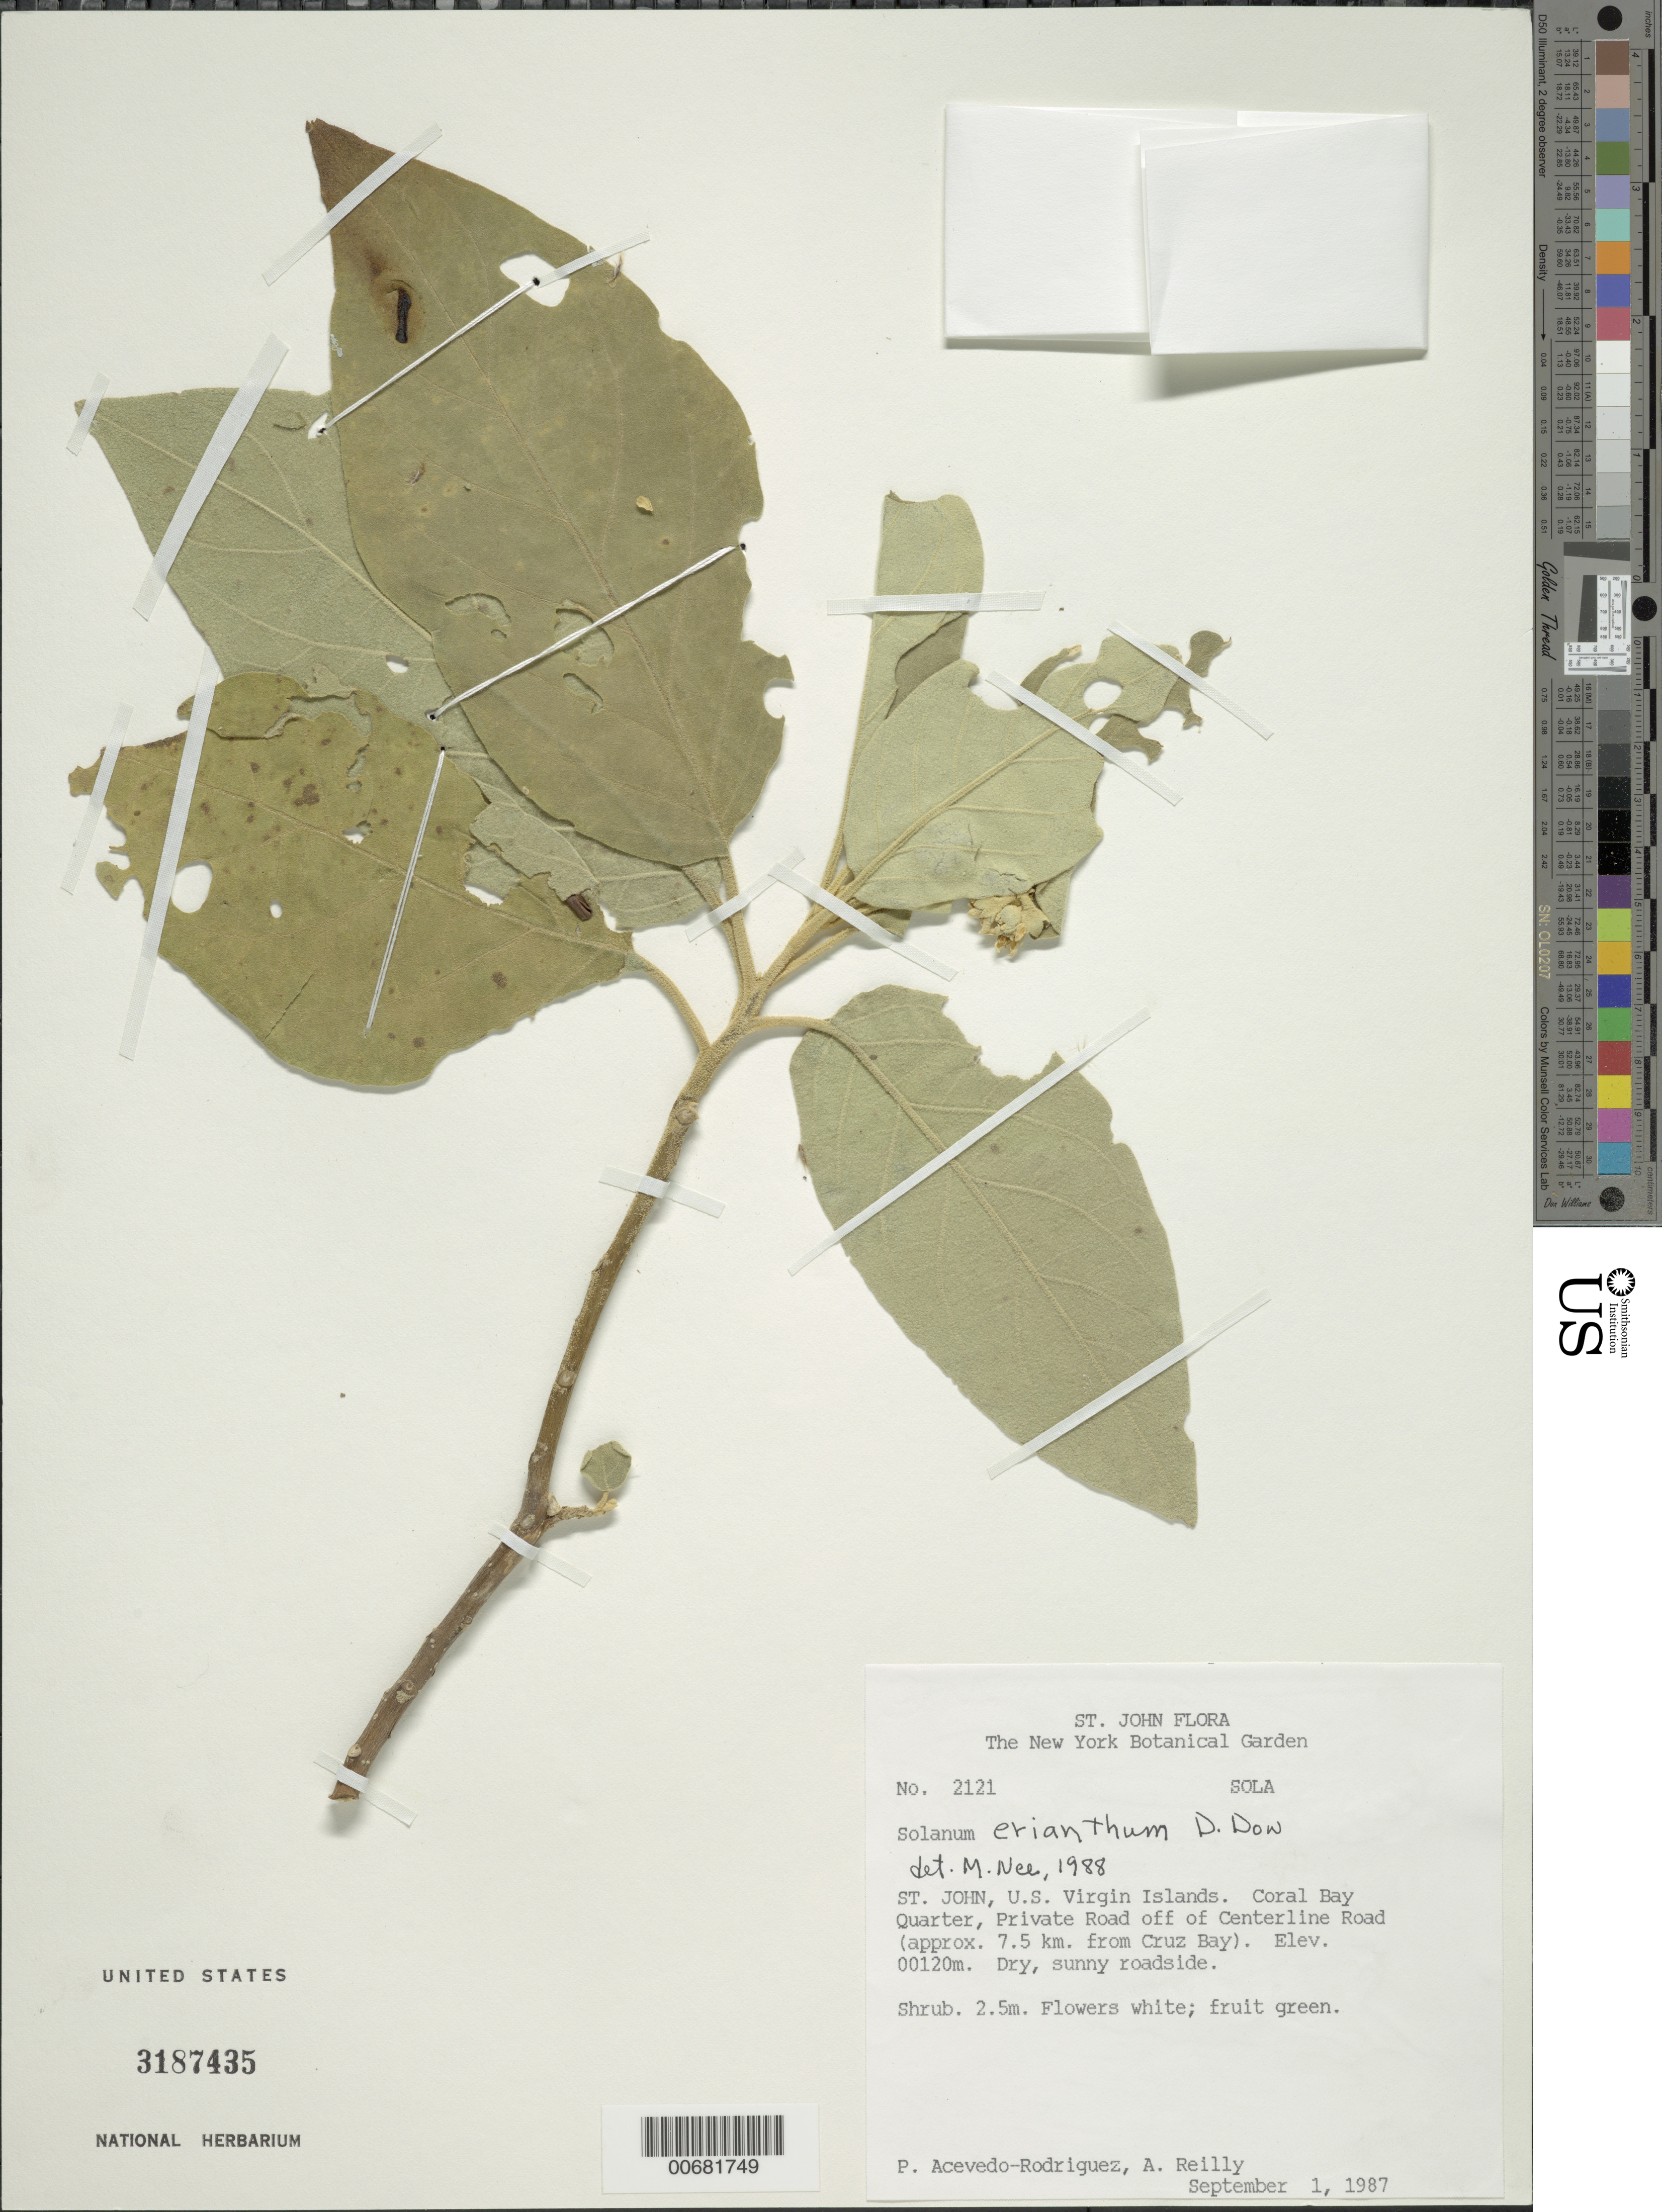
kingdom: Plantae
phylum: Tracheophyta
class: Magnoliopsida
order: Solanales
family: Solanaceae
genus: Solanum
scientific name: Solanum erianthum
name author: D. Don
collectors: P. Acevedo-Rodr. & A. Reilly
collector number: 2121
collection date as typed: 01 Sep 1987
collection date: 1987-09-01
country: U.S. Virgin Islands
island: St. John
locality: Coral Bay Quarter; private road off of Centerline Road (approx. 7.5 km. from Cruz Bay)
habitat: Dry, sunny roadside.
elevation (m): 120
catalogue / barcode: US 3187435